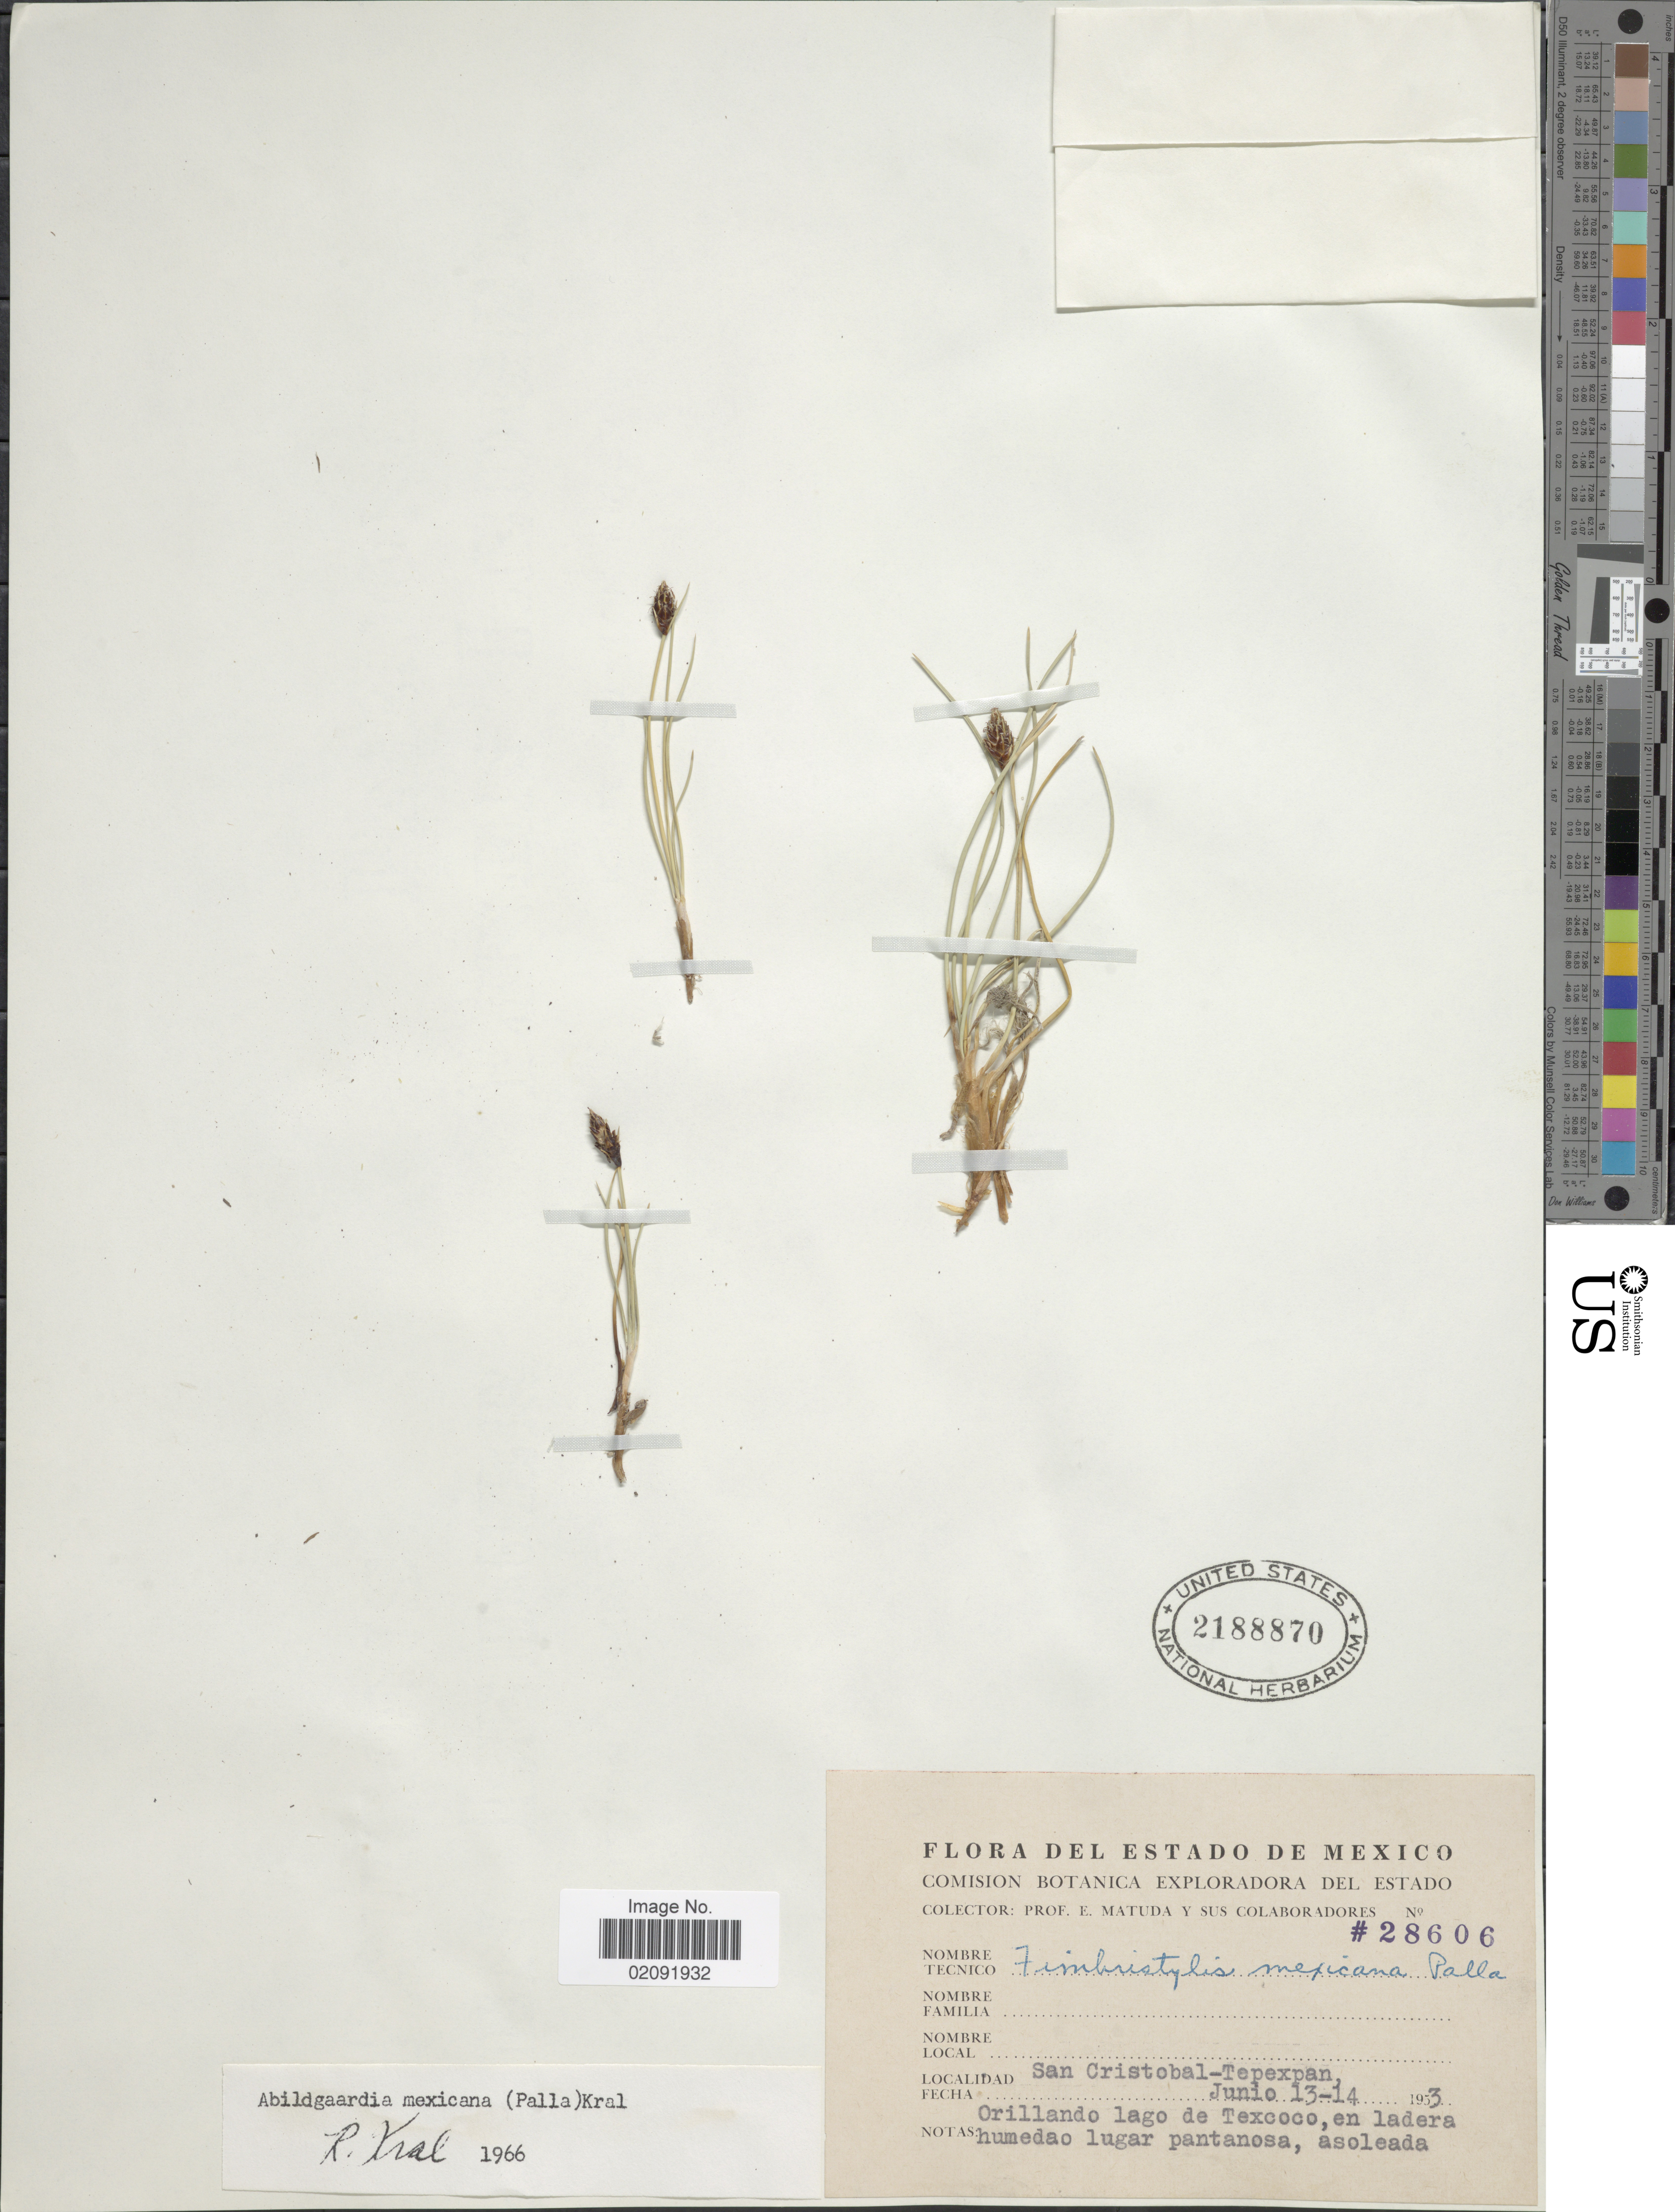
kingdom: Plantae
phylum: Tracheophyta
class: Liliopsida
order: Poales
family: Cyperaceae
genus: Abildgaardia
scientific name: Abildgaardia mexicana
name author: (Palla) Kral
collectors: E. Matuda & Sus Colaboradores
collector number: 28606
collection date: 1953-06-13/1953-06-14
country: Mexico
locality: San Cristobal-Tepexpan, Orillando lago de Texcoco, en ladera humedao lugar pantanosa, asoleada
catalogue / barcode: US 2188870